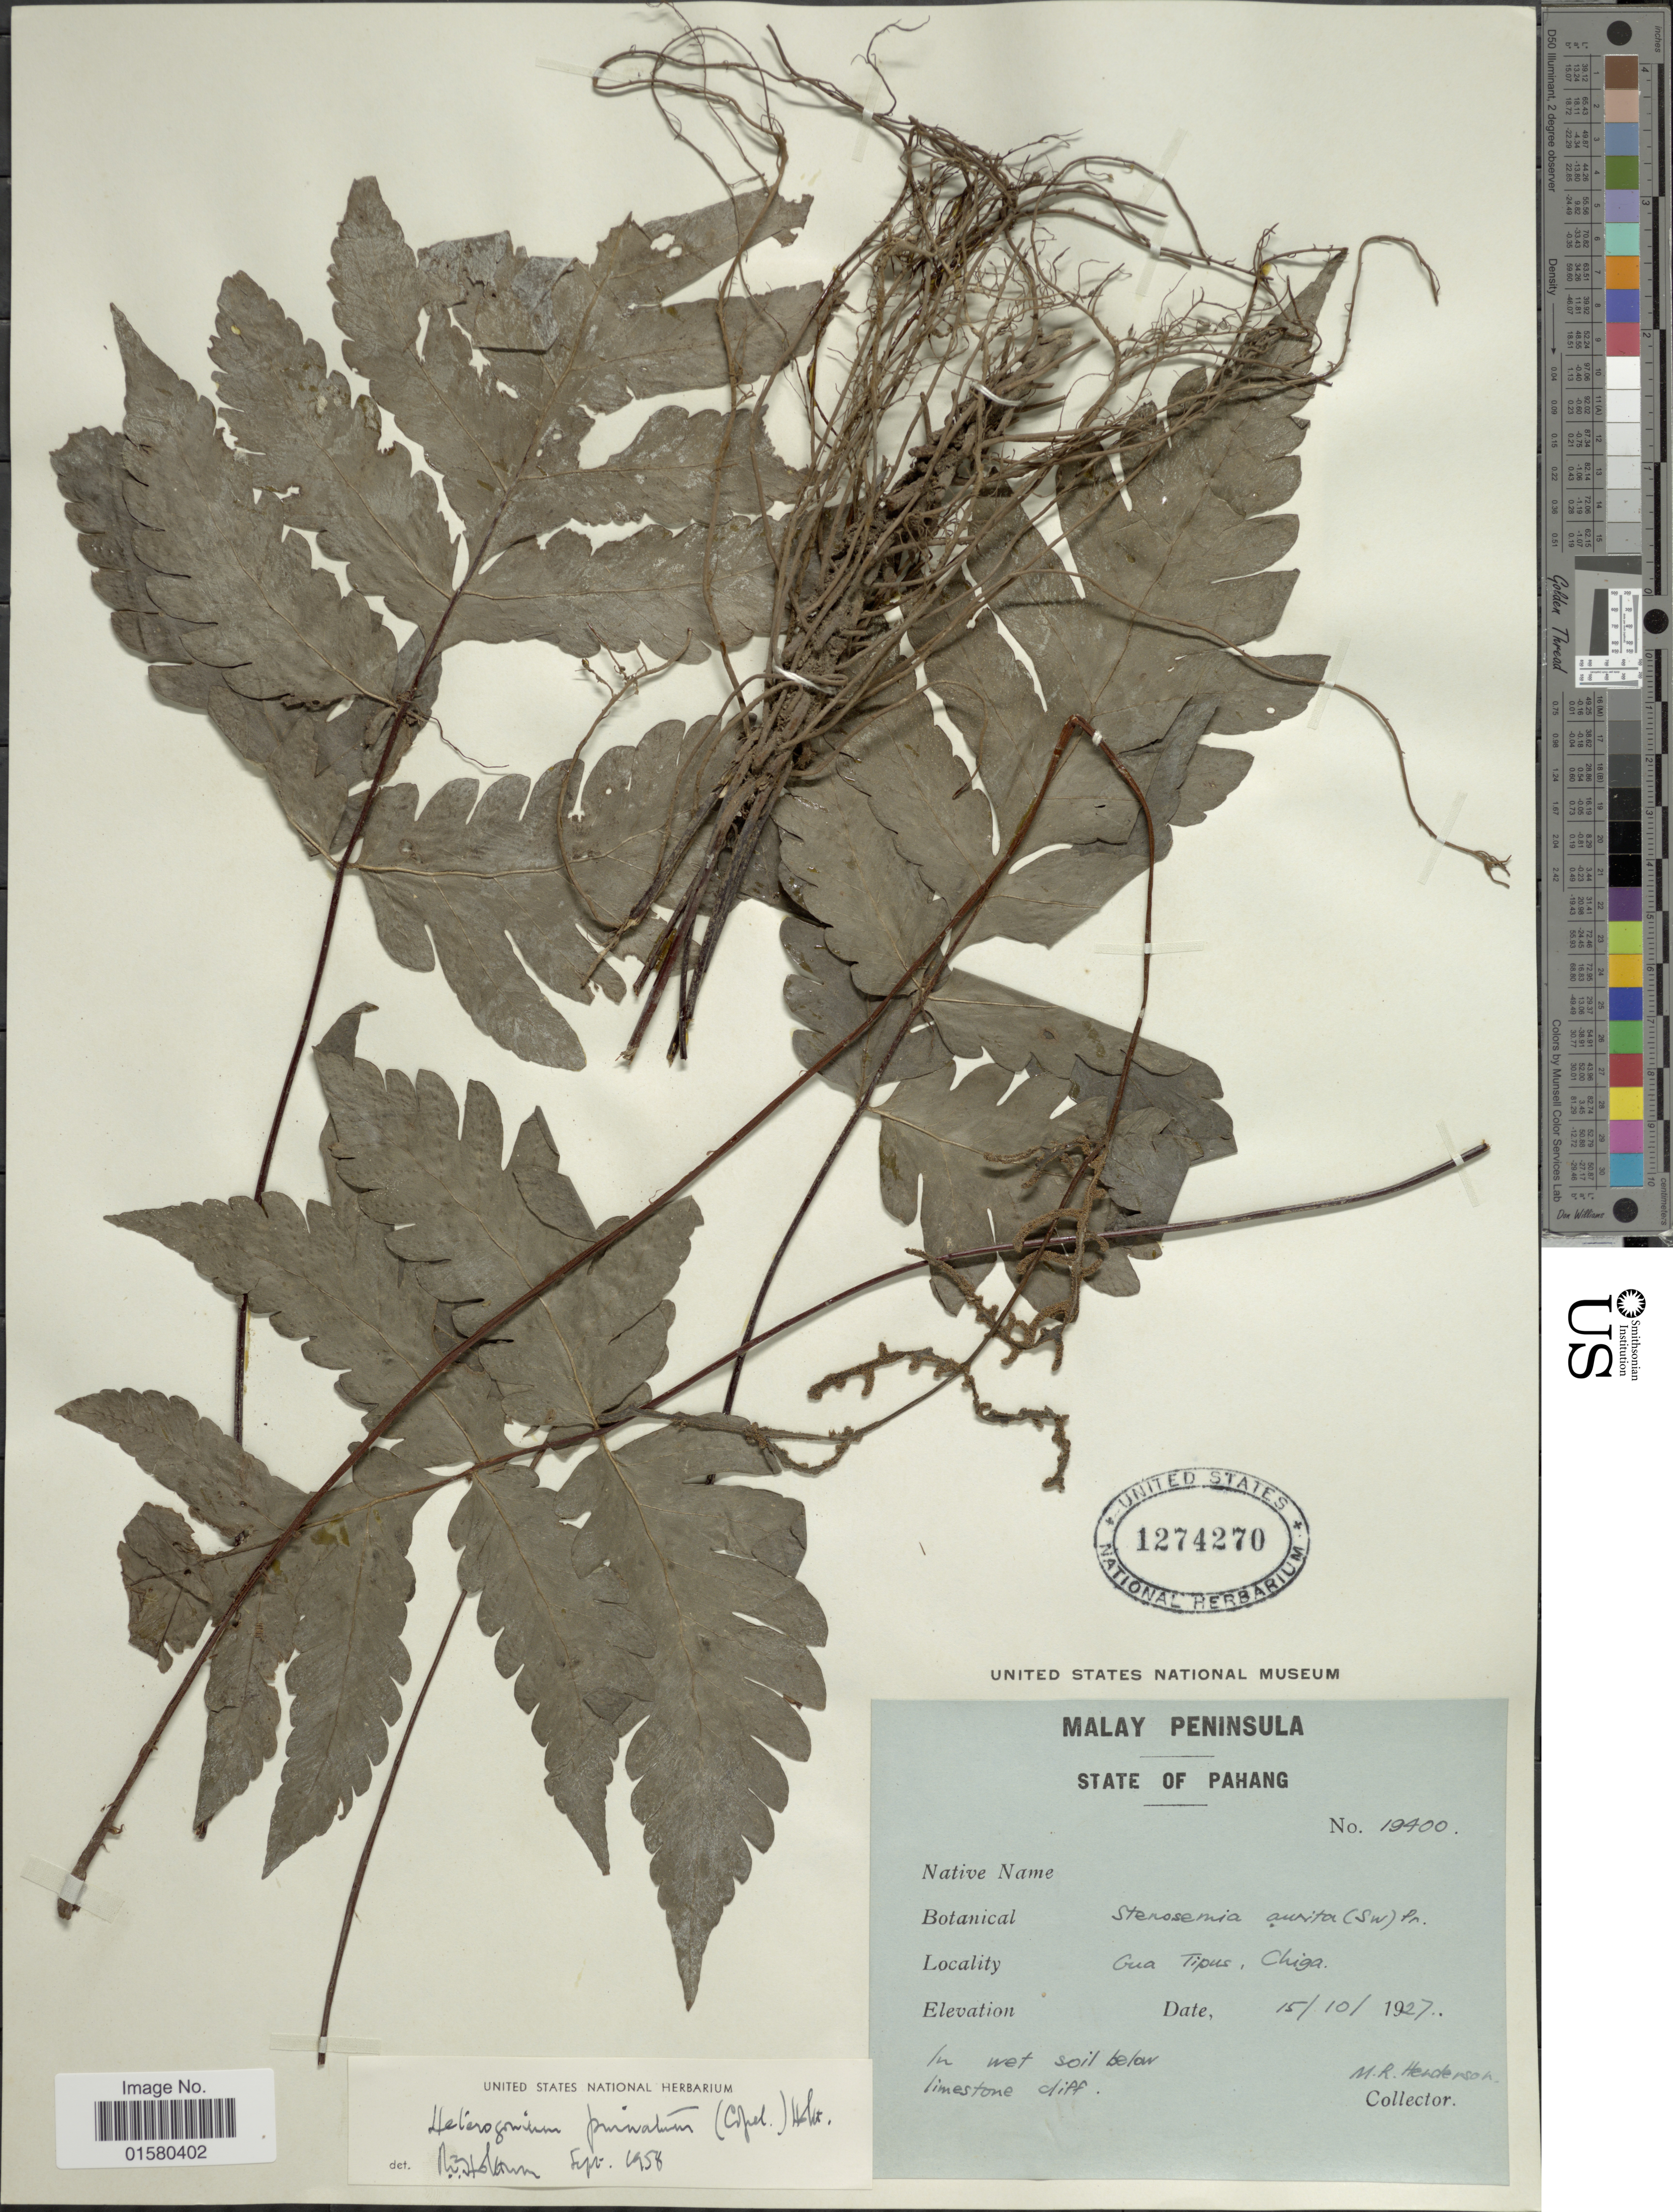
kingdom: Plantae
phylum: Tracheophyta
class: Polypodiopsida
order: Polypodiales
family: Tectariaceae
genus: Tectaria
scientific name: Tectaria pinnata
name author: (C. Chr.) R.M. Tryon & A.F. Tryon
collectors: M. Henderson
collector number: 19400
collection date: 1927-10-15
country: Malaysia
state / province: Pahang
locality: Malay Peninsula, State of Pahang, Gua Tipus, Chiga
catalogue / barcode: US 1274270